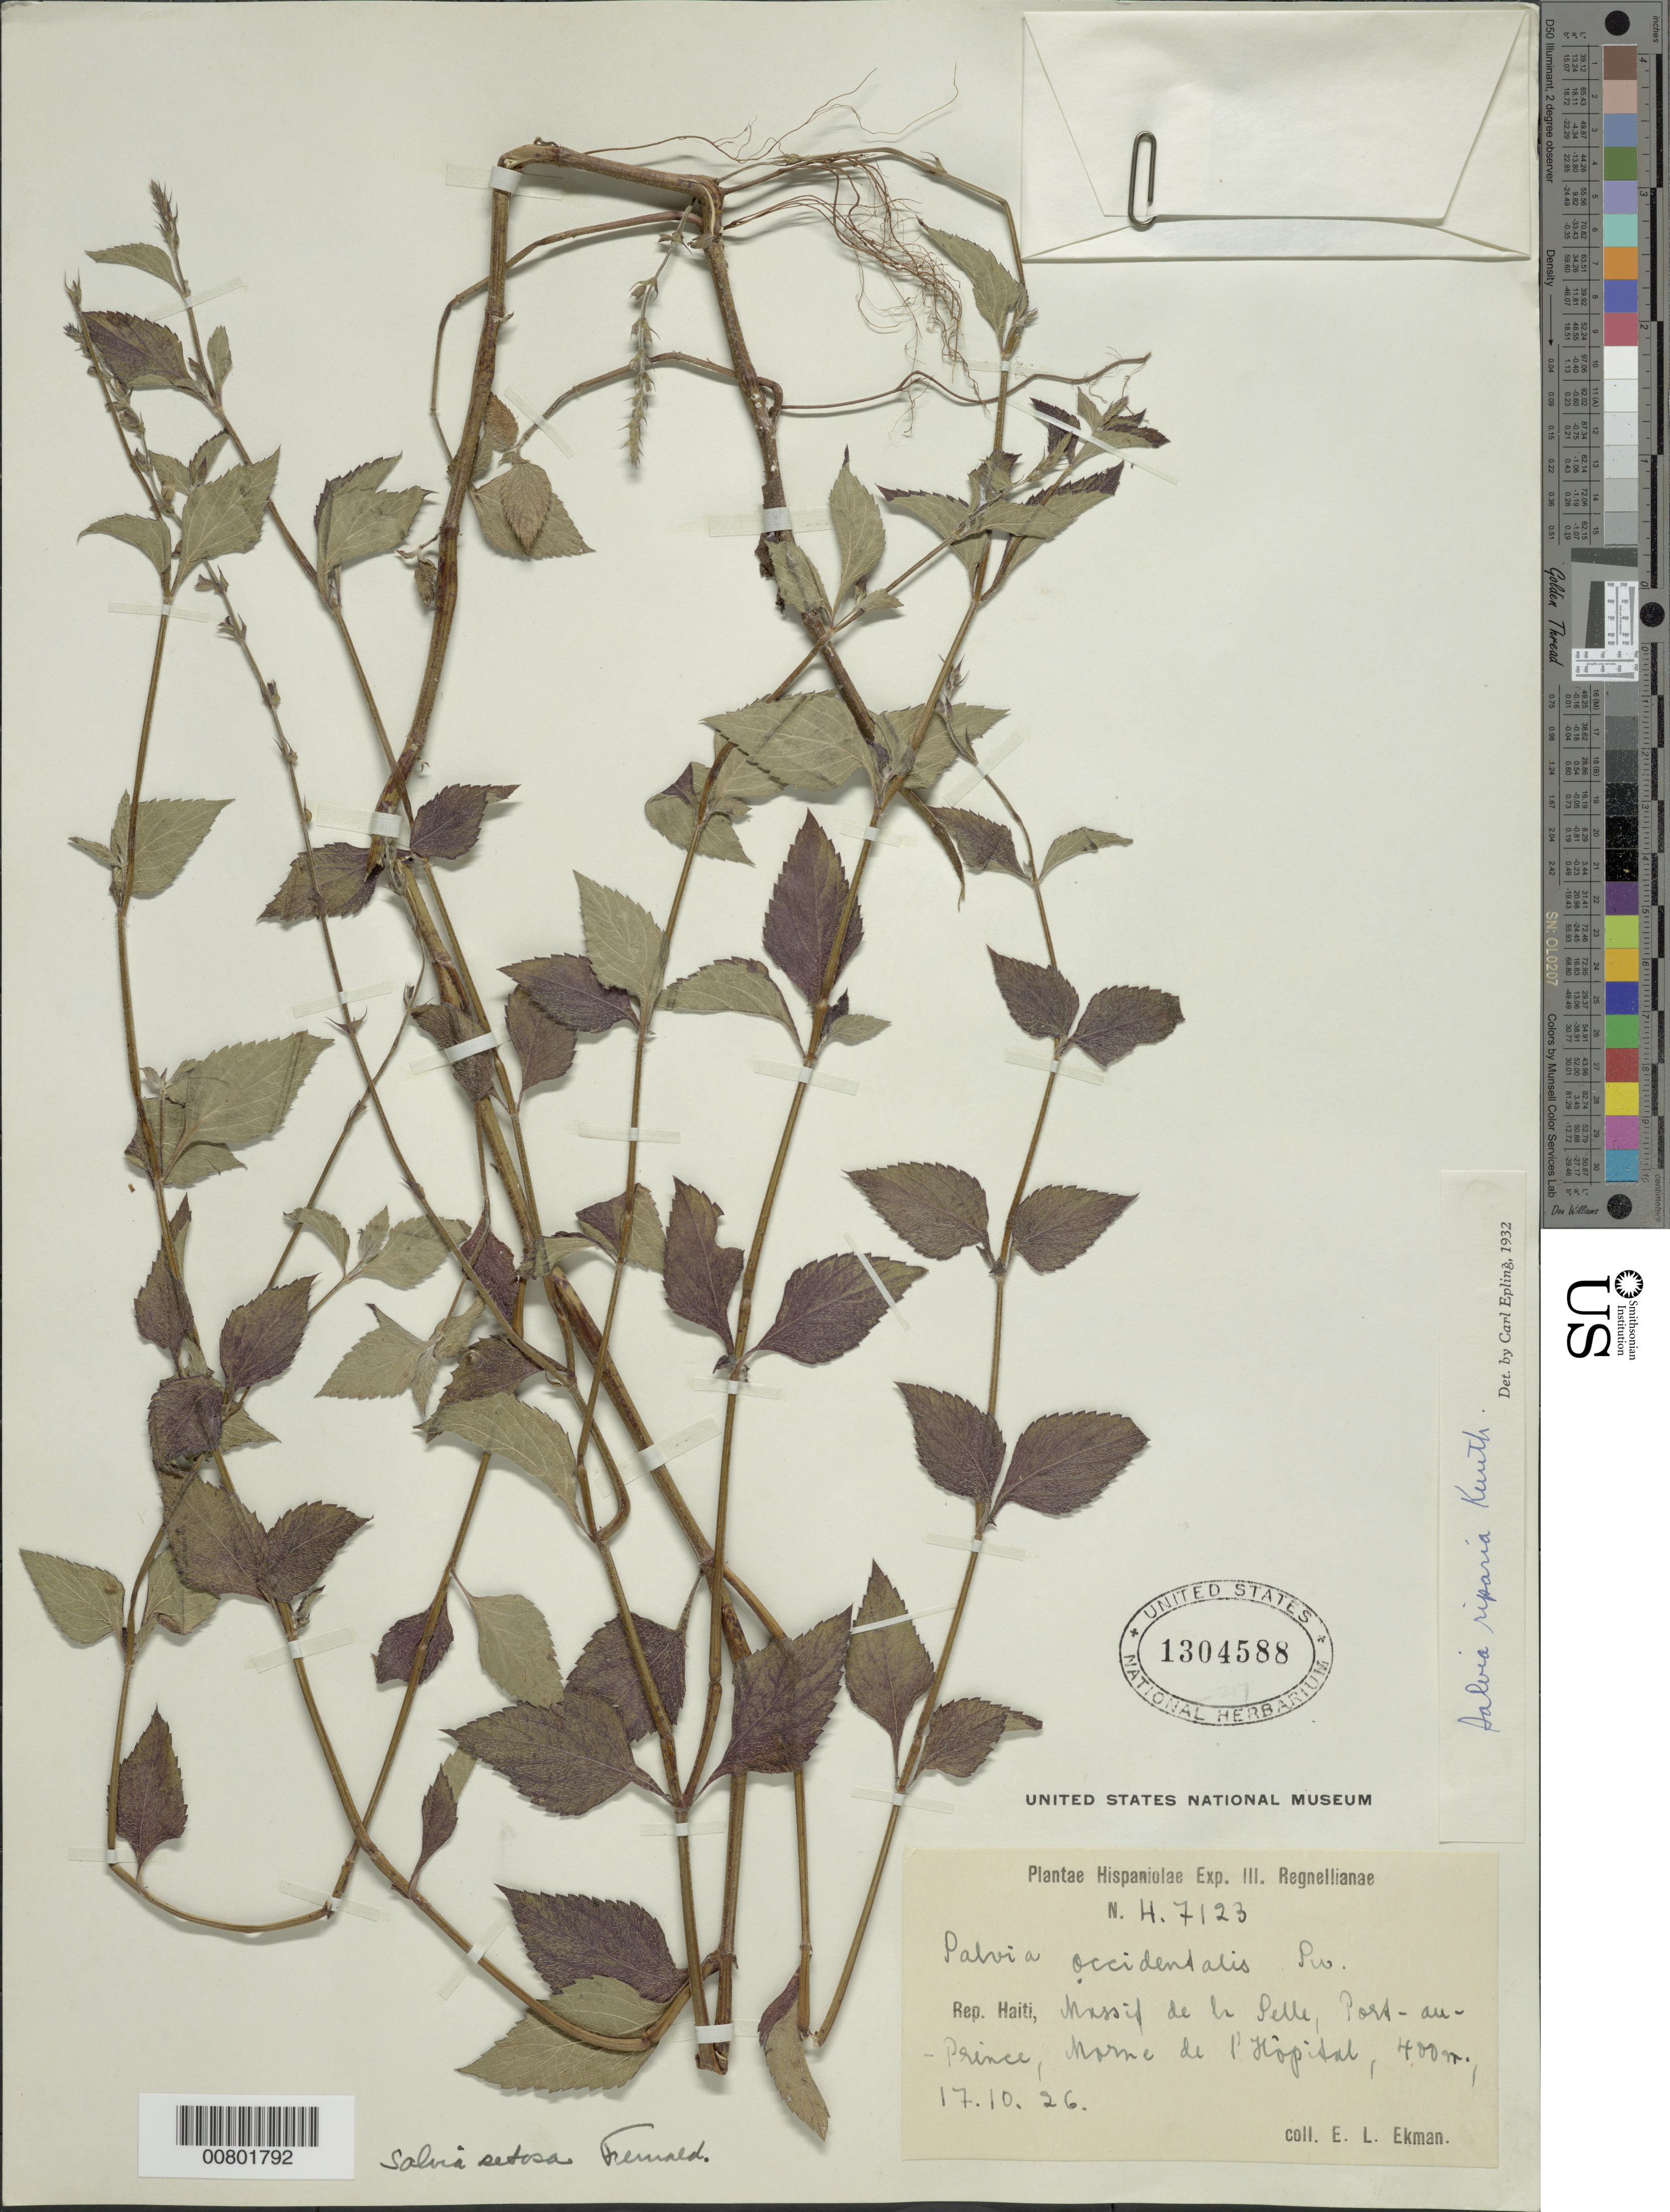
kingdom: Plantae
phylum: Tracheophyta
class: Magnoliopsida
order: Lamiales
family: Lamiaceae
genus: Salvia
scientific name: Salvia misella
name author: Kunth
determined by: Epling, C. C.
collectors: E. L. Ekman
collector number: H 7123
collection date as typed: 17 Oct 1926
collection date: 1926-10-17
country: Haiti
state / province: Ouest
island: Hispaniola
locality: Massif de la Selle, Port-au-Prince, Morne de l'Hôpital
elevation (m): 400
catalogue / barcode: US 1304588